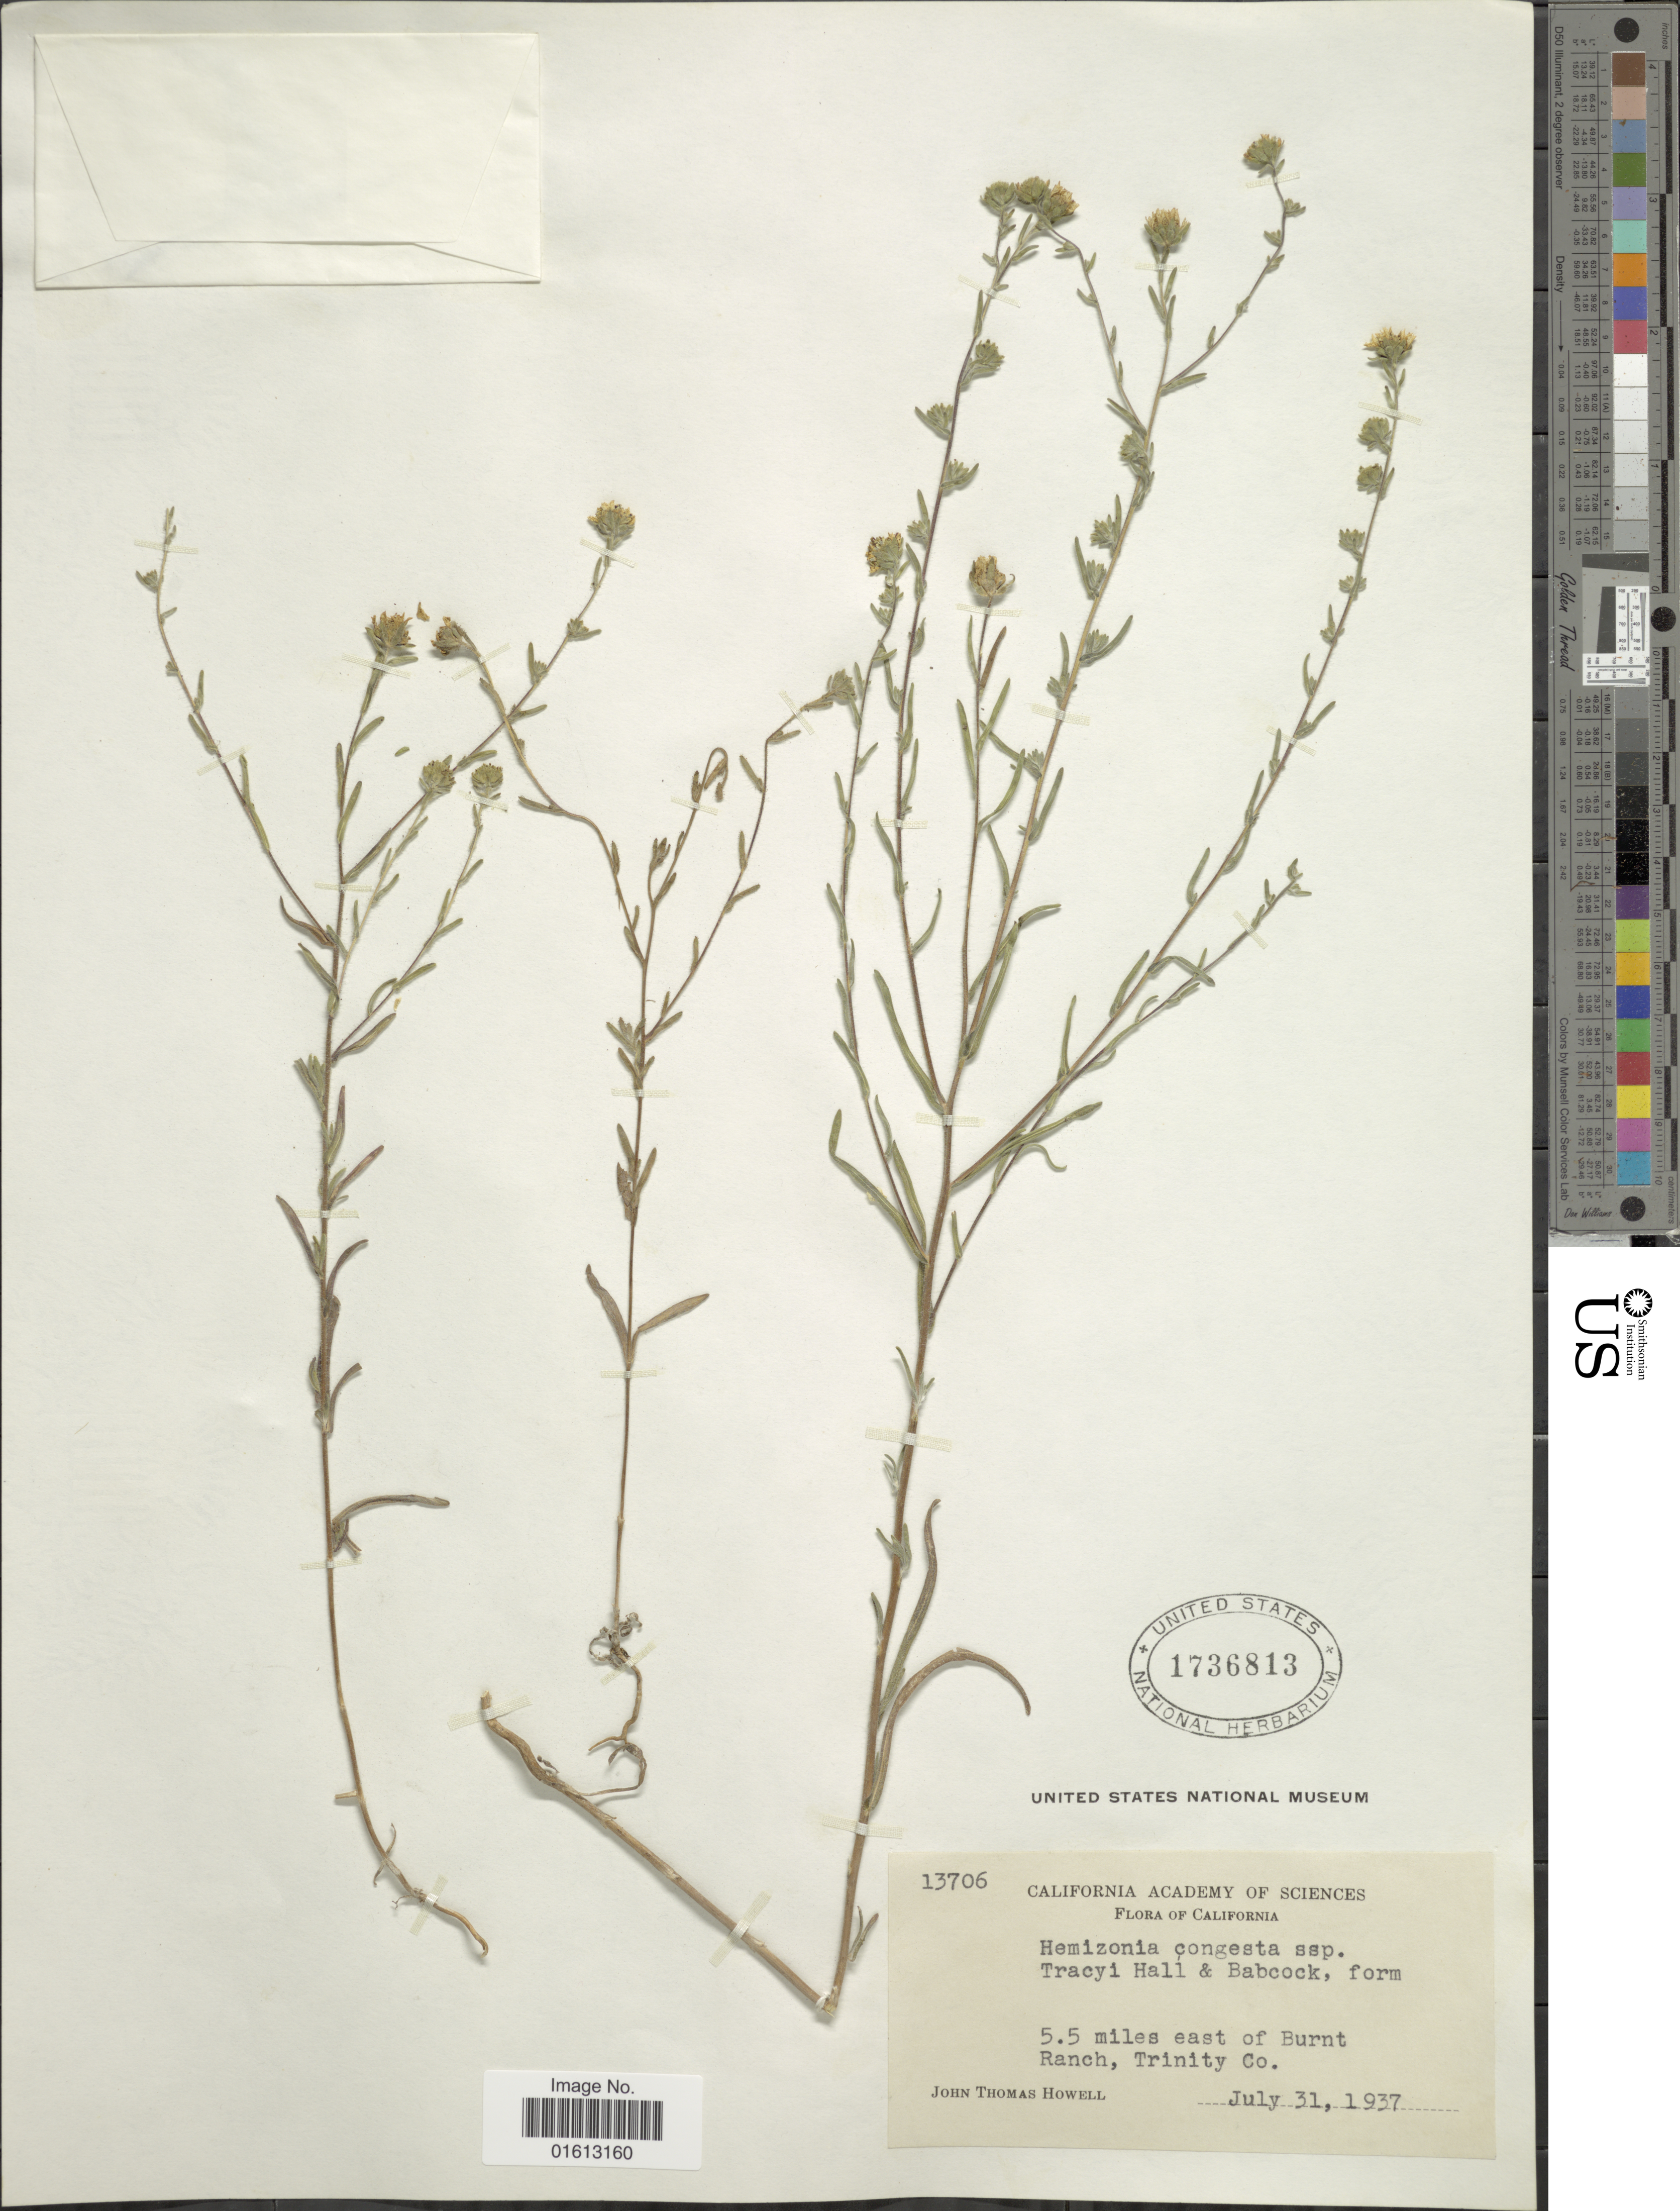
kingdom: Plantae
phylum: Tracheophyta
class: Magnoliopsida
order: Asterales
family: Asteraceae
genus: Hemizonia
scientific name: Hemizonia congesta subsp. tracyi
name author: Babc. & H.M. Hall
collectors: J. T. Howell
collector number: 13706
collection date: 1937-07-31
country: United States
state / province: California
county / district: Trinity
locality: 5.5 miles east of Burnt Ranch, Trinity Co.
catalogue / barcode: US 1736813